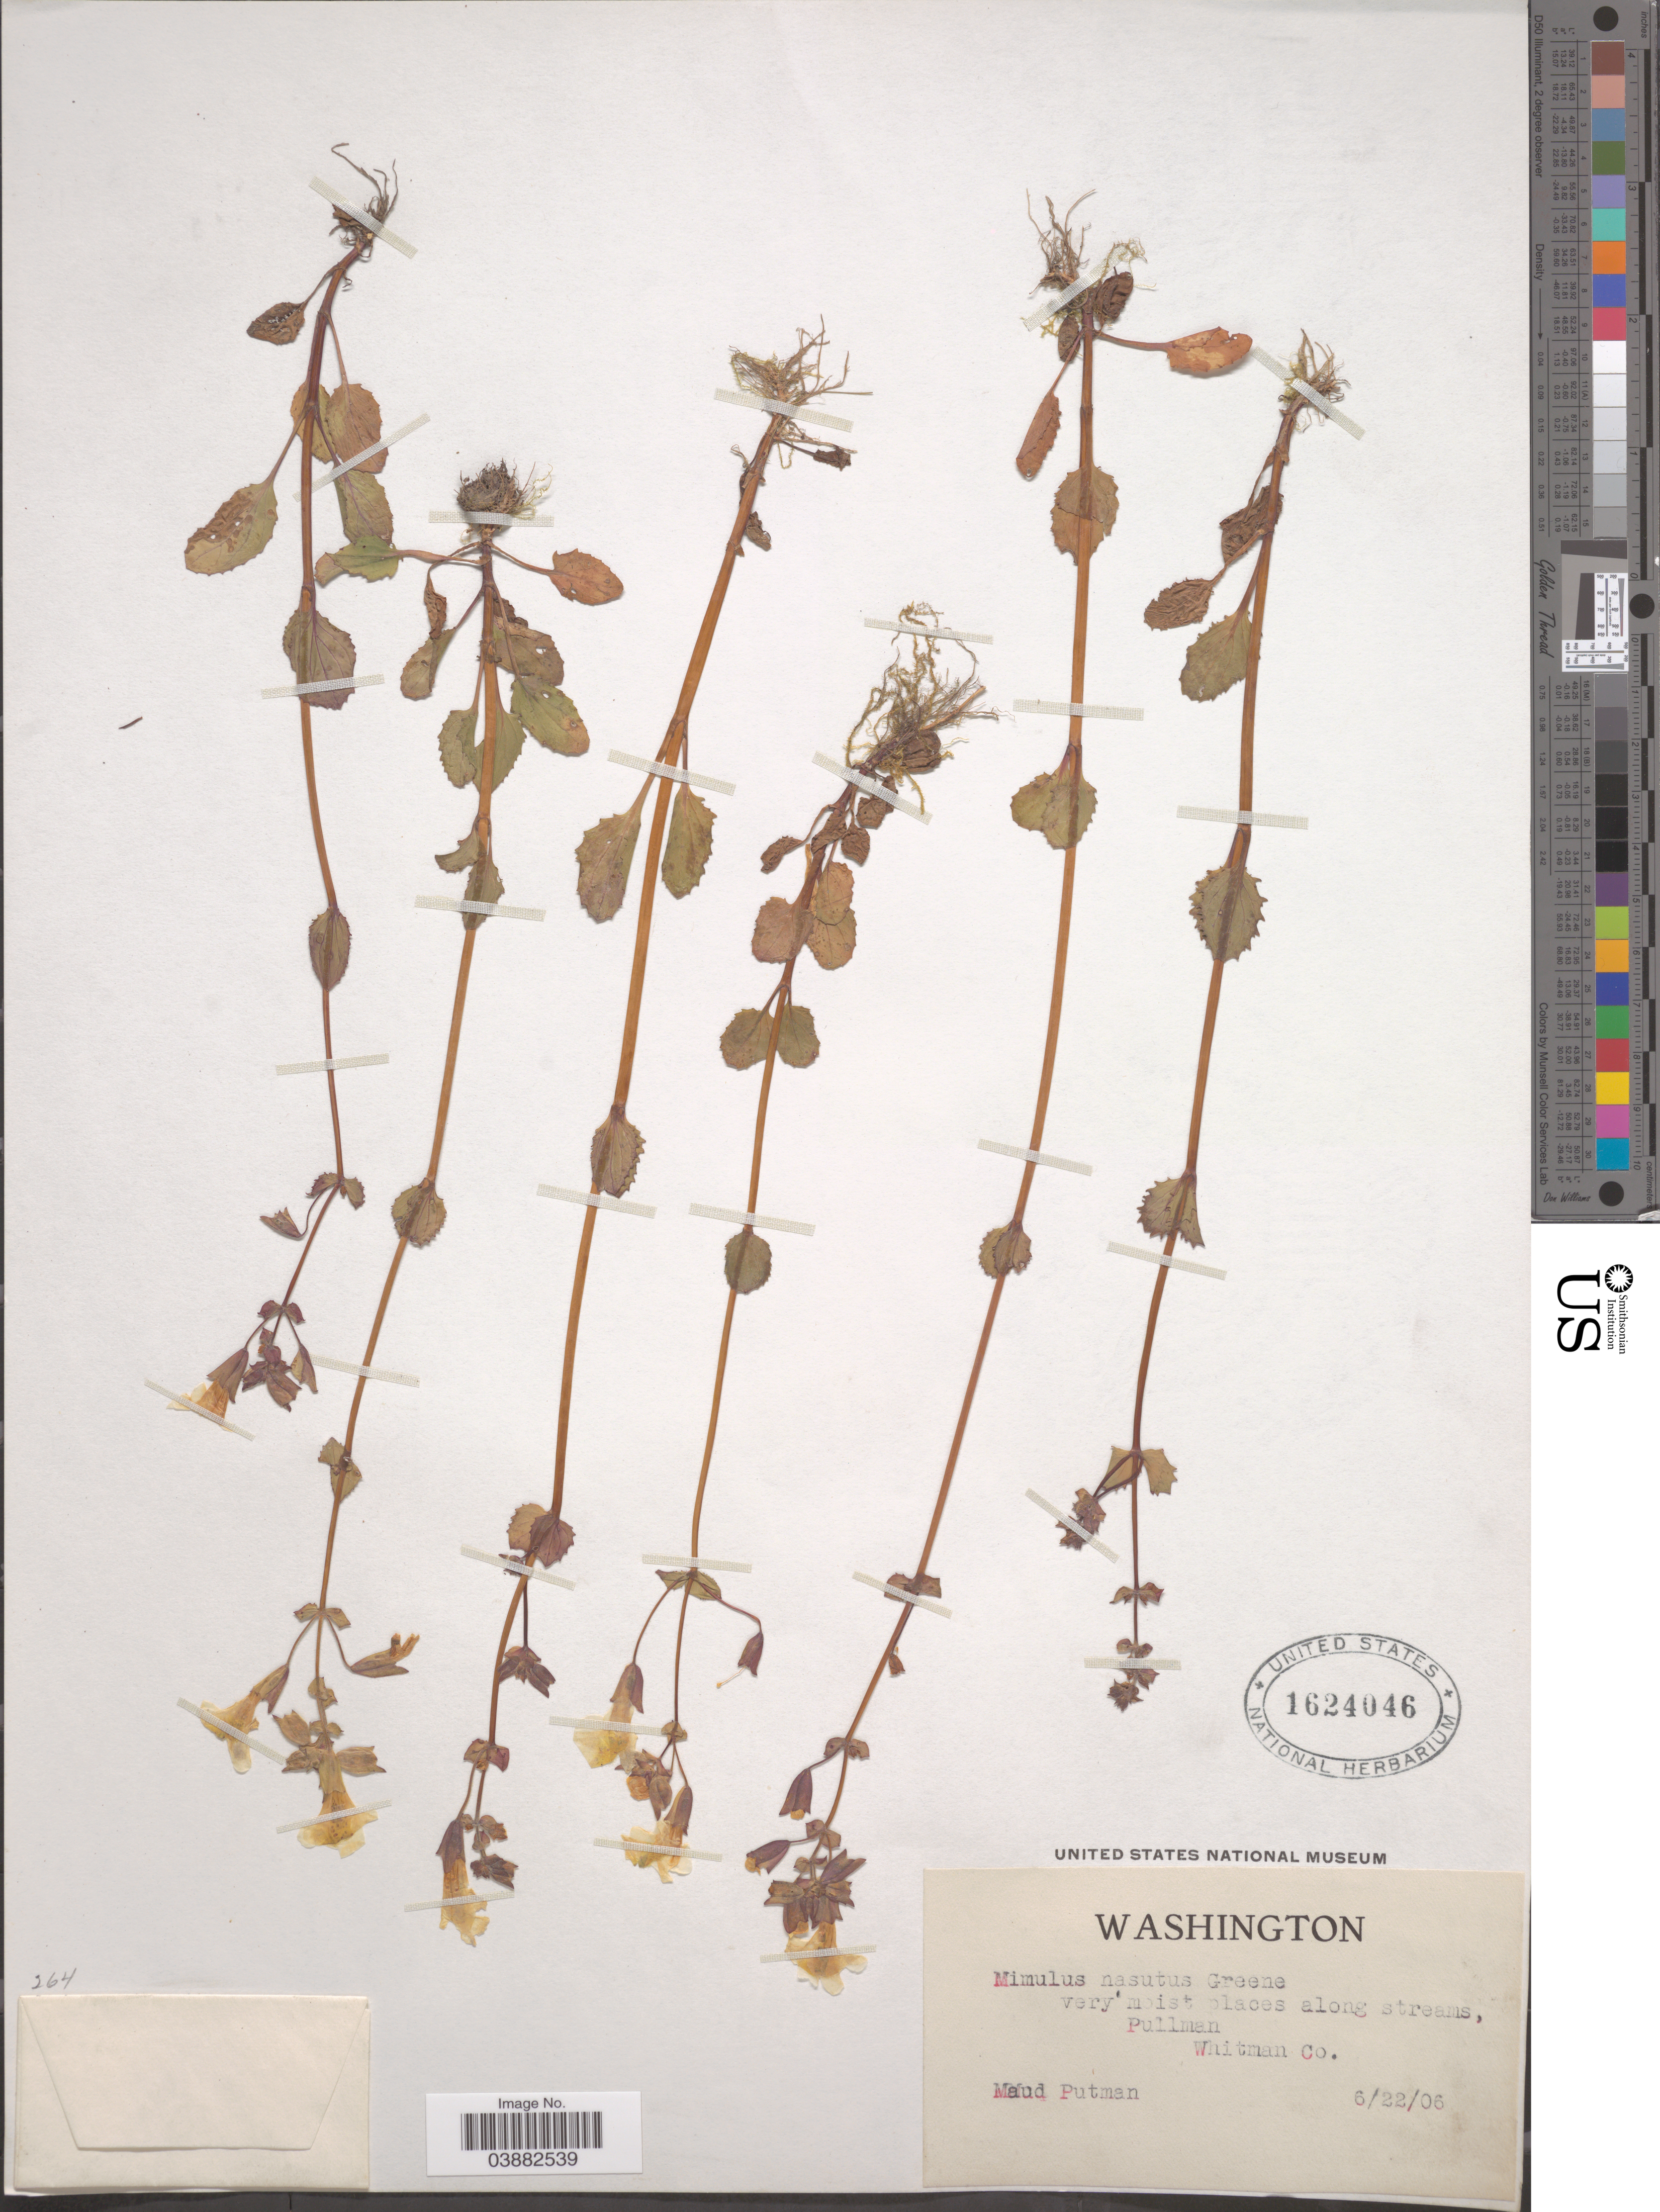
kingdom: Plantae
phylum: Tracheophyta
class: Magnoliopsida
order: Lamiales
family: Phrymaceae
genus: Mimulus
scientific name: Mimulus nasutus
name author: Greene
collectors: M. Putman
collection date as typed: Transcribed d/m/y: 22/6/6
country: United States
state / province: Washington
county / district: Whitman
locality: Pullman. Whitman Co.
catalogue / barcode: US 1624046